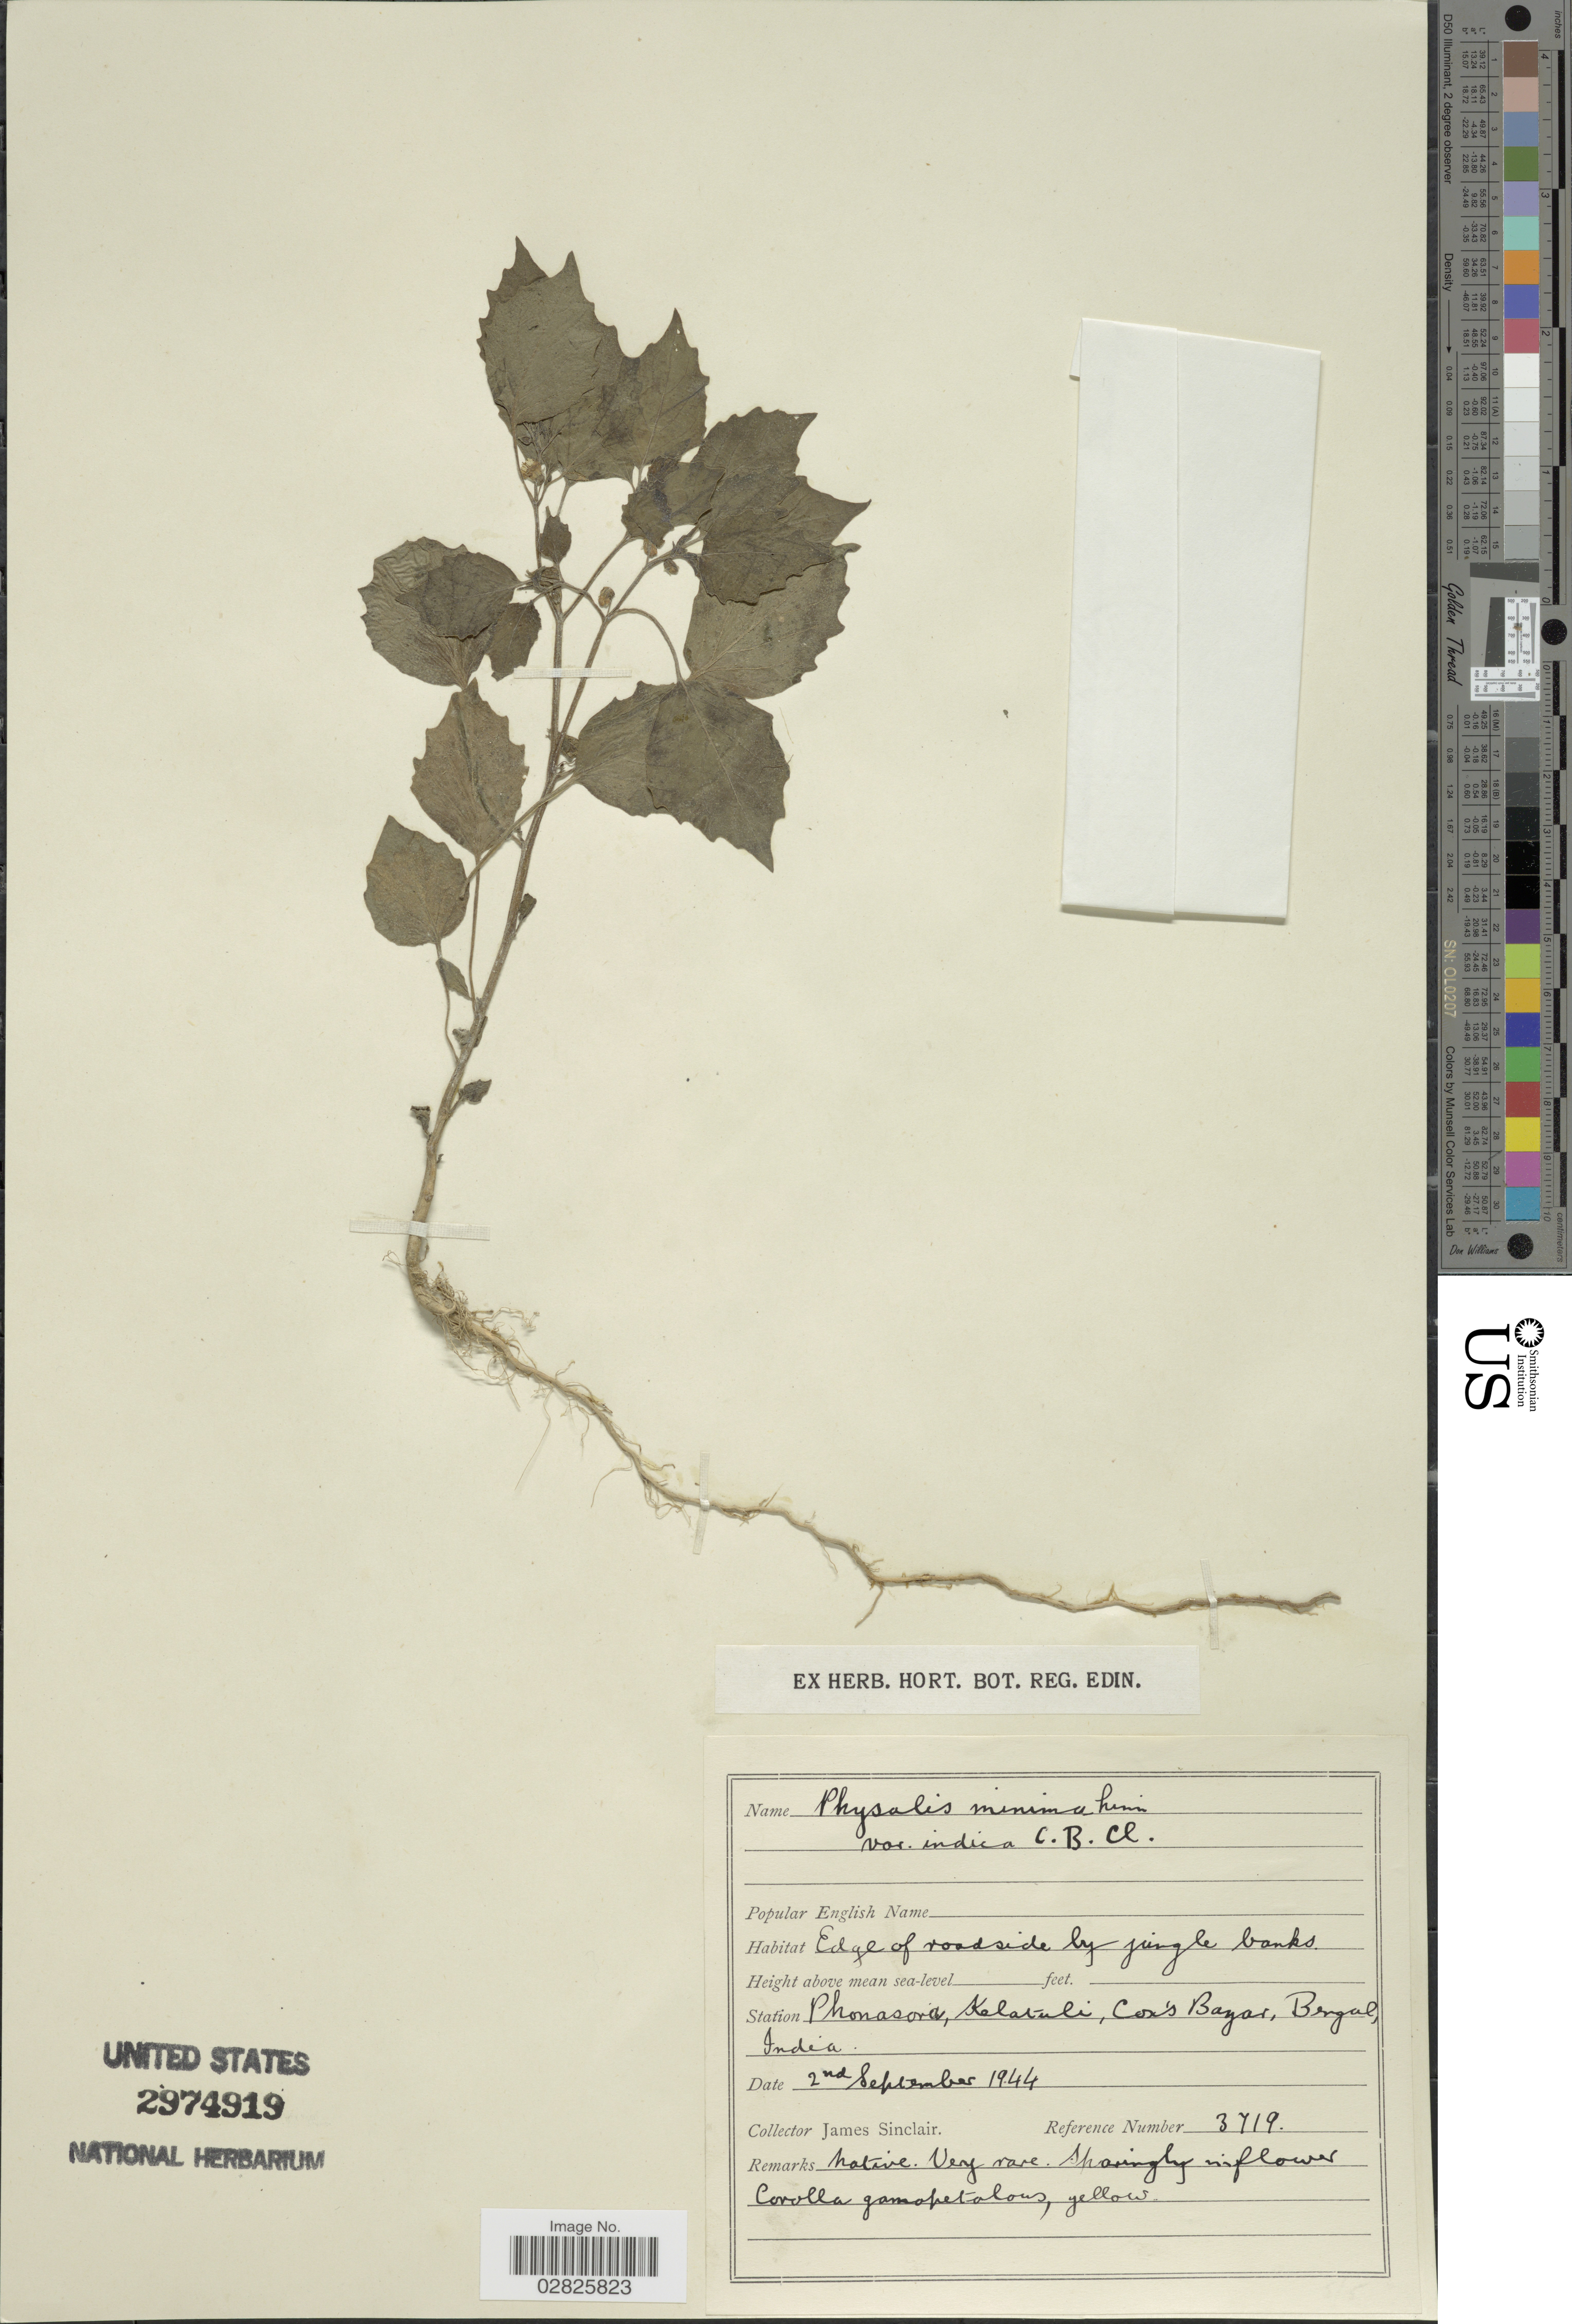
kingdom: Plantae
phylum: Tracheophyta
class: Magnoliopsida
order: Solanales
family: Solanaceae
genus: Physalis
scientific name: Physalis minima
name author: L.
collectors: J. Sinclair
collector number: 3719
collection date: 1944-09-02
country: Bangladesh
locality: Phonasora, Kalatuli, Cox's Bazar, Bengal, India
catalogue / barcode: US 2974919